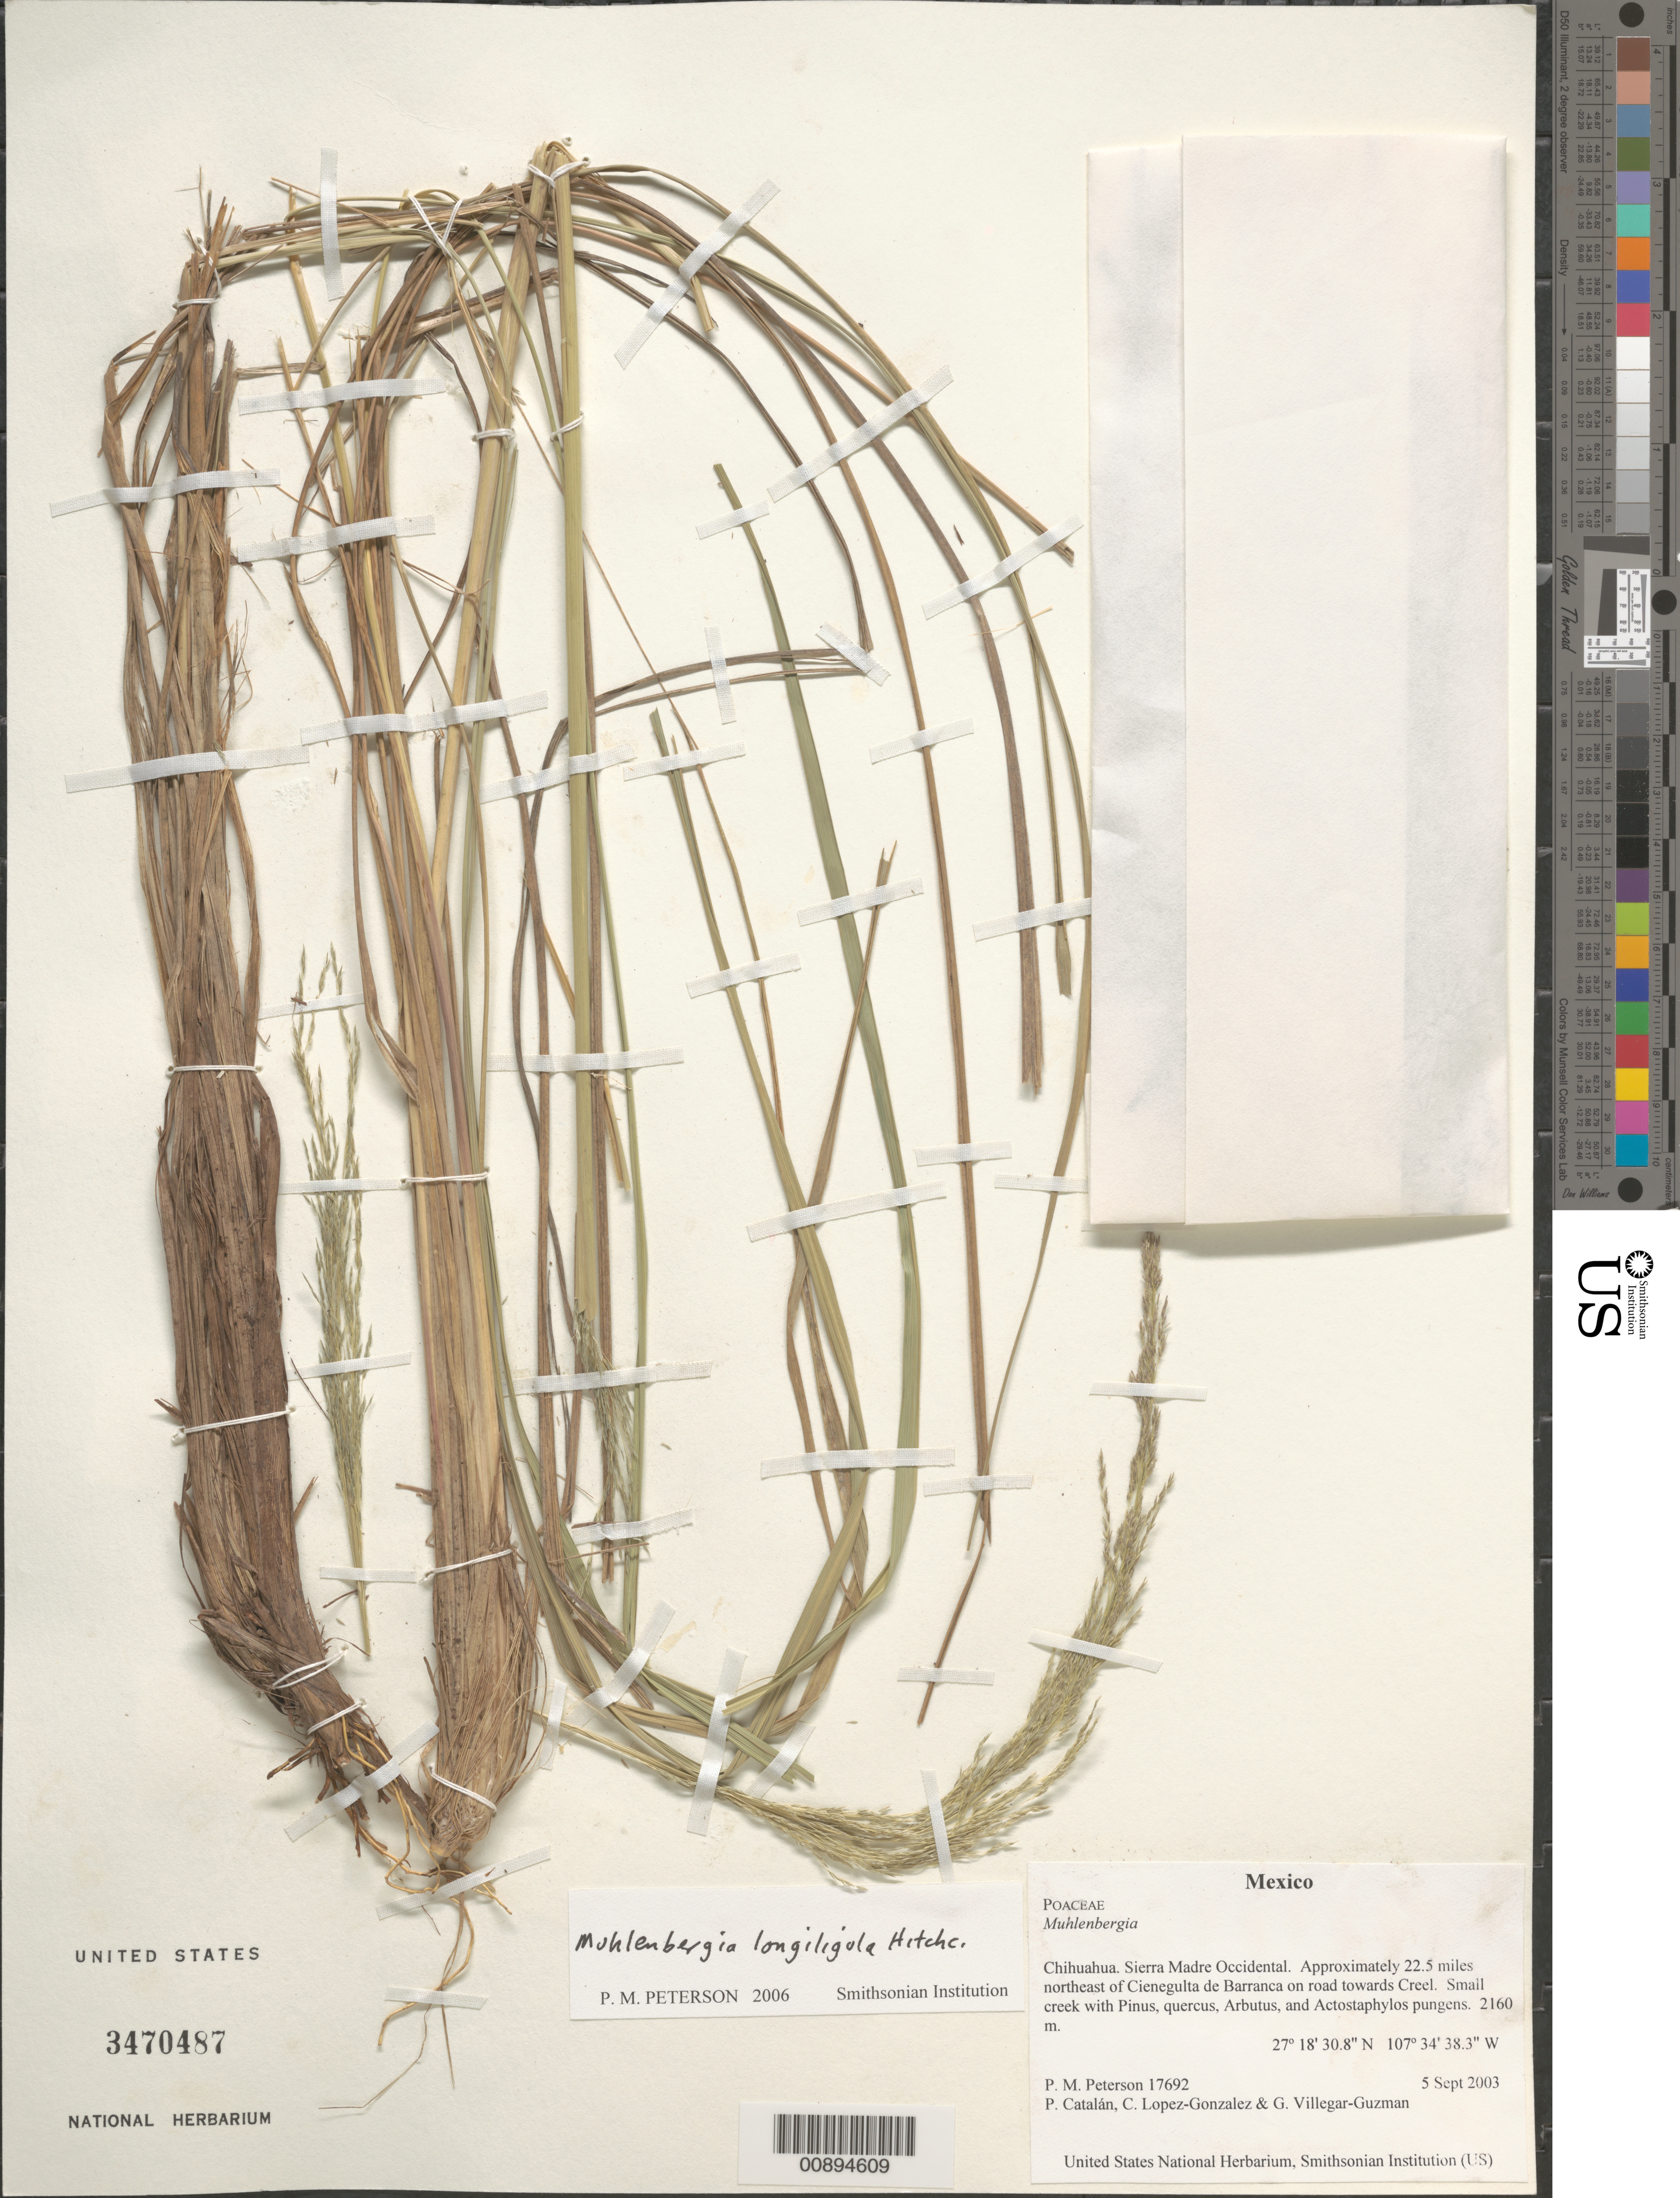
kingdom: Plantae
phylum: Tracheophyta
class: Liliopsida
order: Poales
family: Poaceae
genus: Muhlenbergia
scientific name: Muhlenbergia longiligula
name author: Hitchc.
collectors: P. M. Peterson, P. Catalán, C. Lopez-Gonzalez & G. Villegar-Guzman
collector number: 17692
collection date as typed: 05 Sep 2003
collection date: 2003-09-05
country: Mexico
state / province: Chihuahua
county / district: Sierra Madre Occidental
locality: Approximately 22.5 miles northeast of Cienegulta de Barranca on road towards Creel. Small creek with Pinus, quercus, Arbutus, and Actostaphylos pungens.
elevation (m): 2160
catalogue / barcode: US 3470487